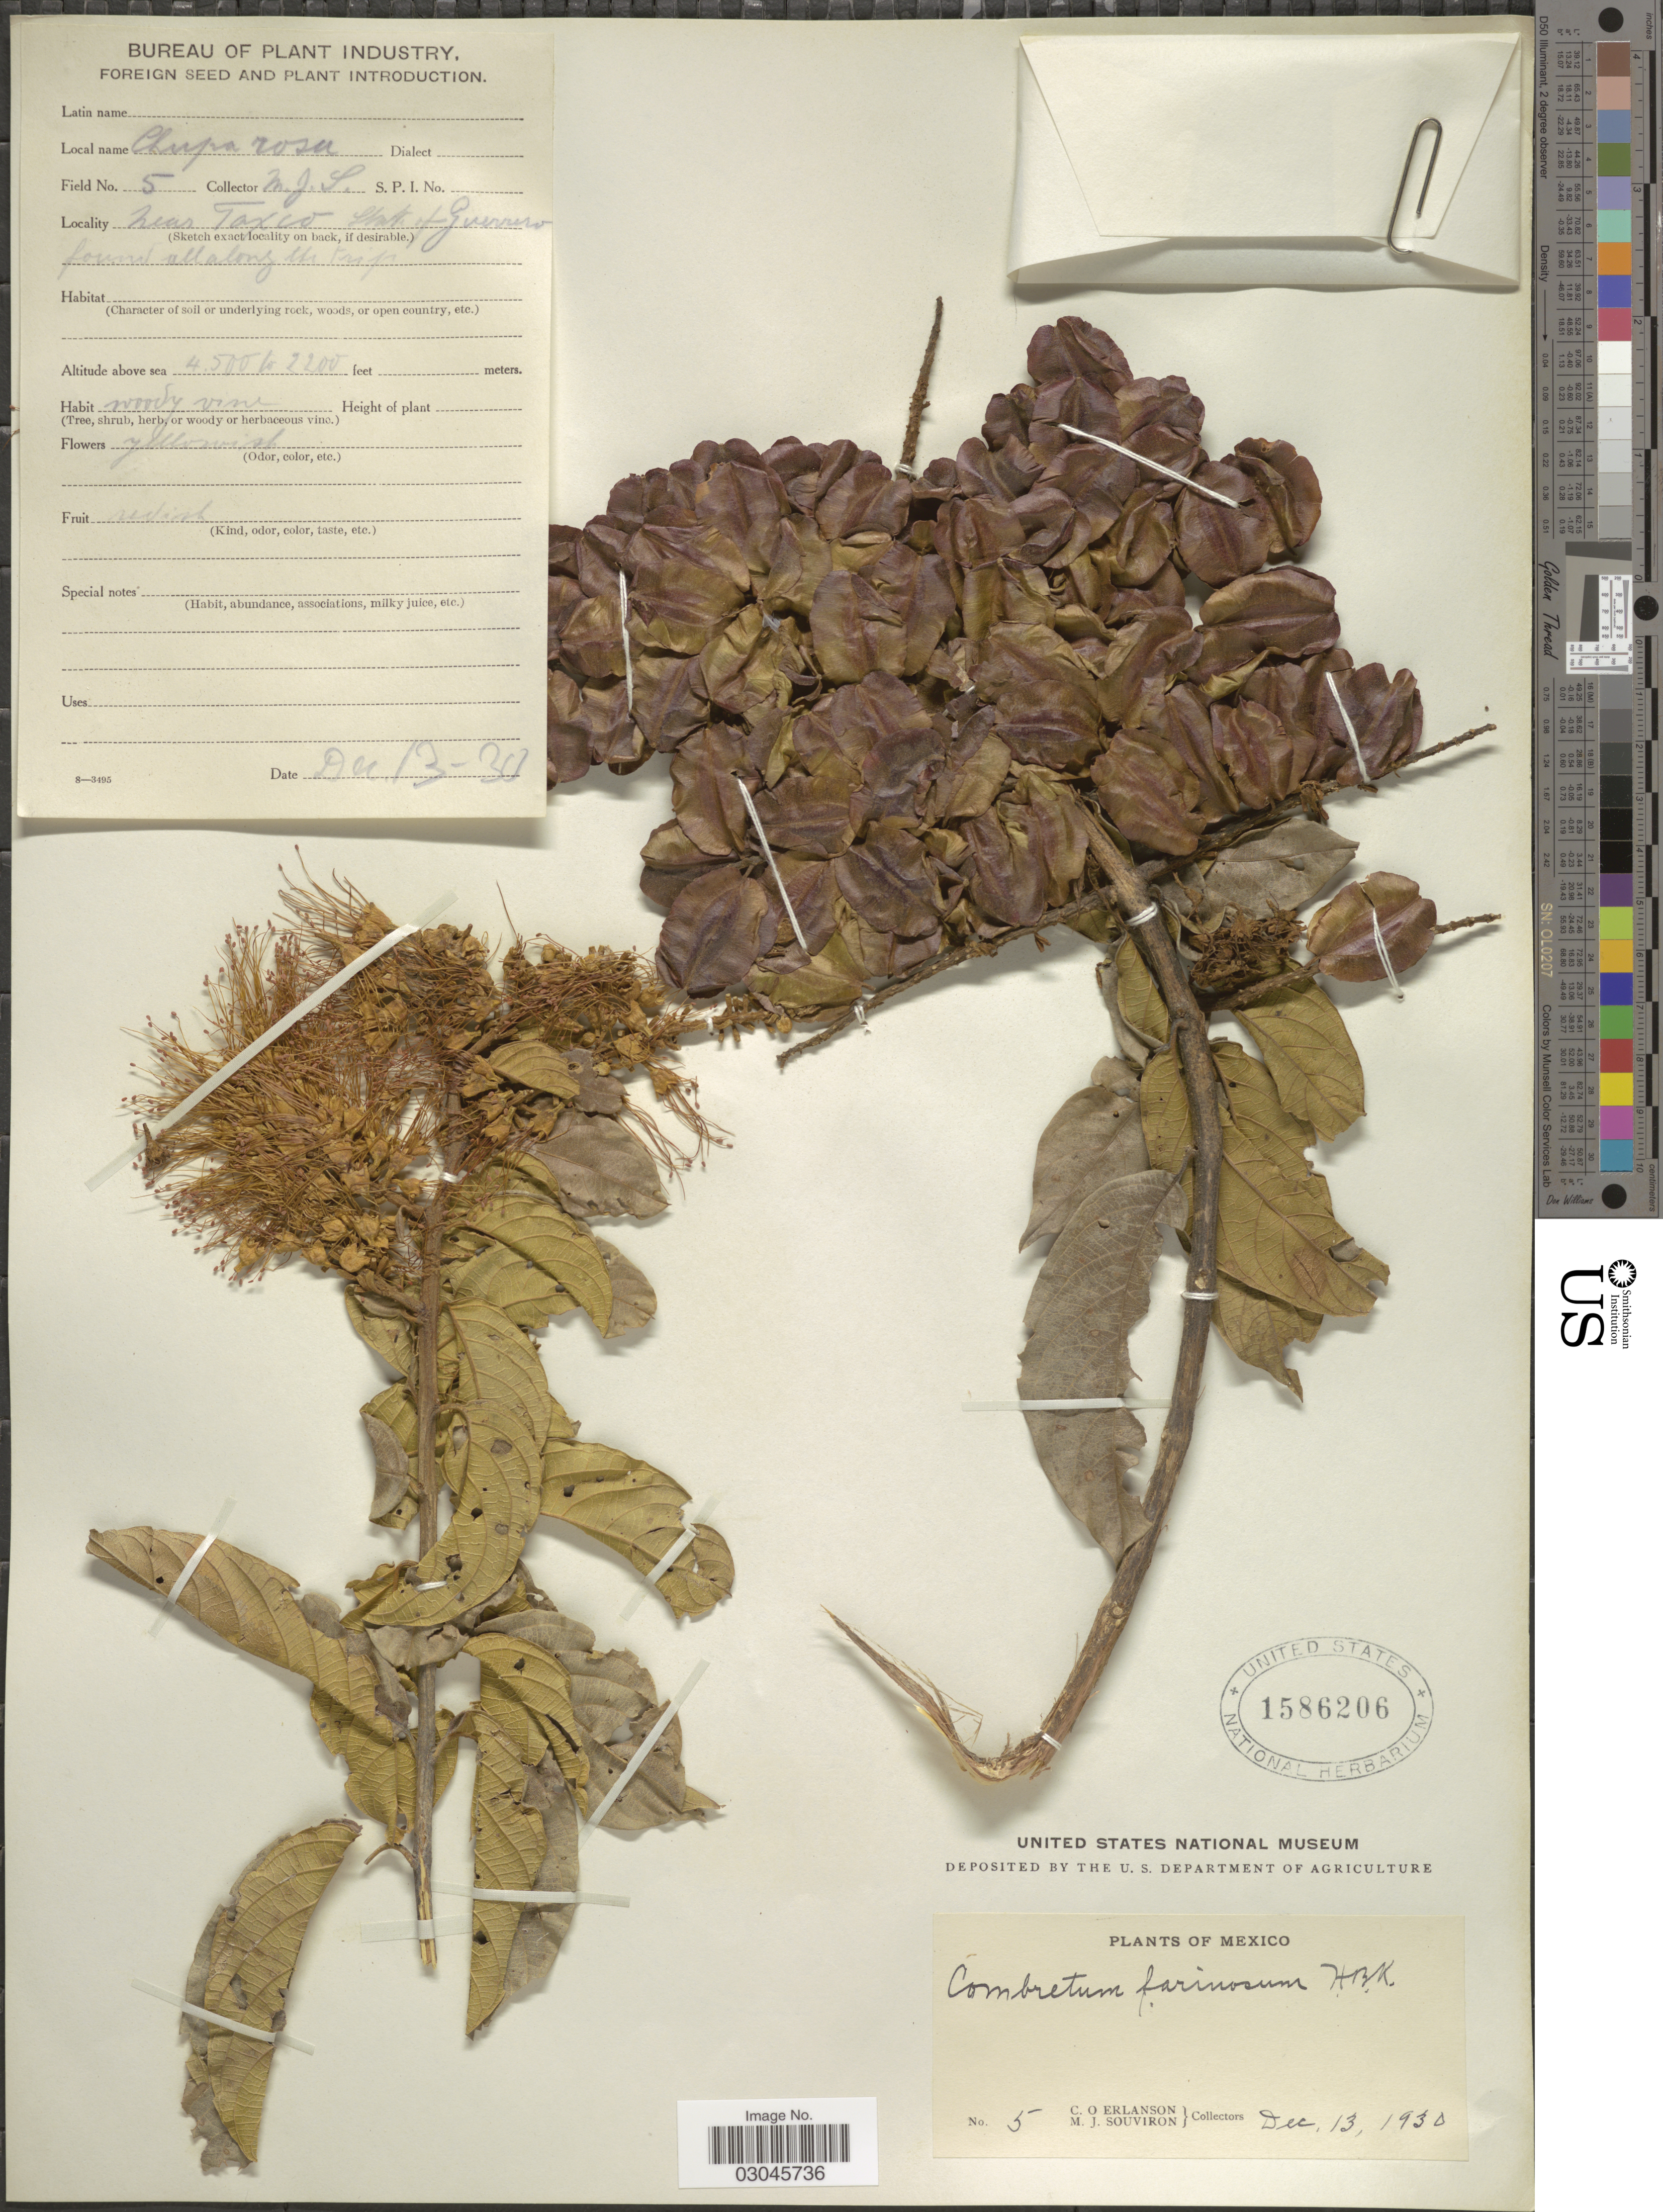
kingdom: Plantae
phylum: Tracheophyta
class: Magnoliopsida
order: Myrtales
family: Combretaceae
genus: Combretum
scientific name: Combretum fruticosum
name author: (Loefl.) Stuntz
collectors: C. O. Erlanson & M. J. Souviron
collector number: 5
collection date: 1930-12-13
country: Mexico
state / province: Guerrero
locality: Near Taxco.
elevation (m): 671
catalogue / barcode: US 1586206